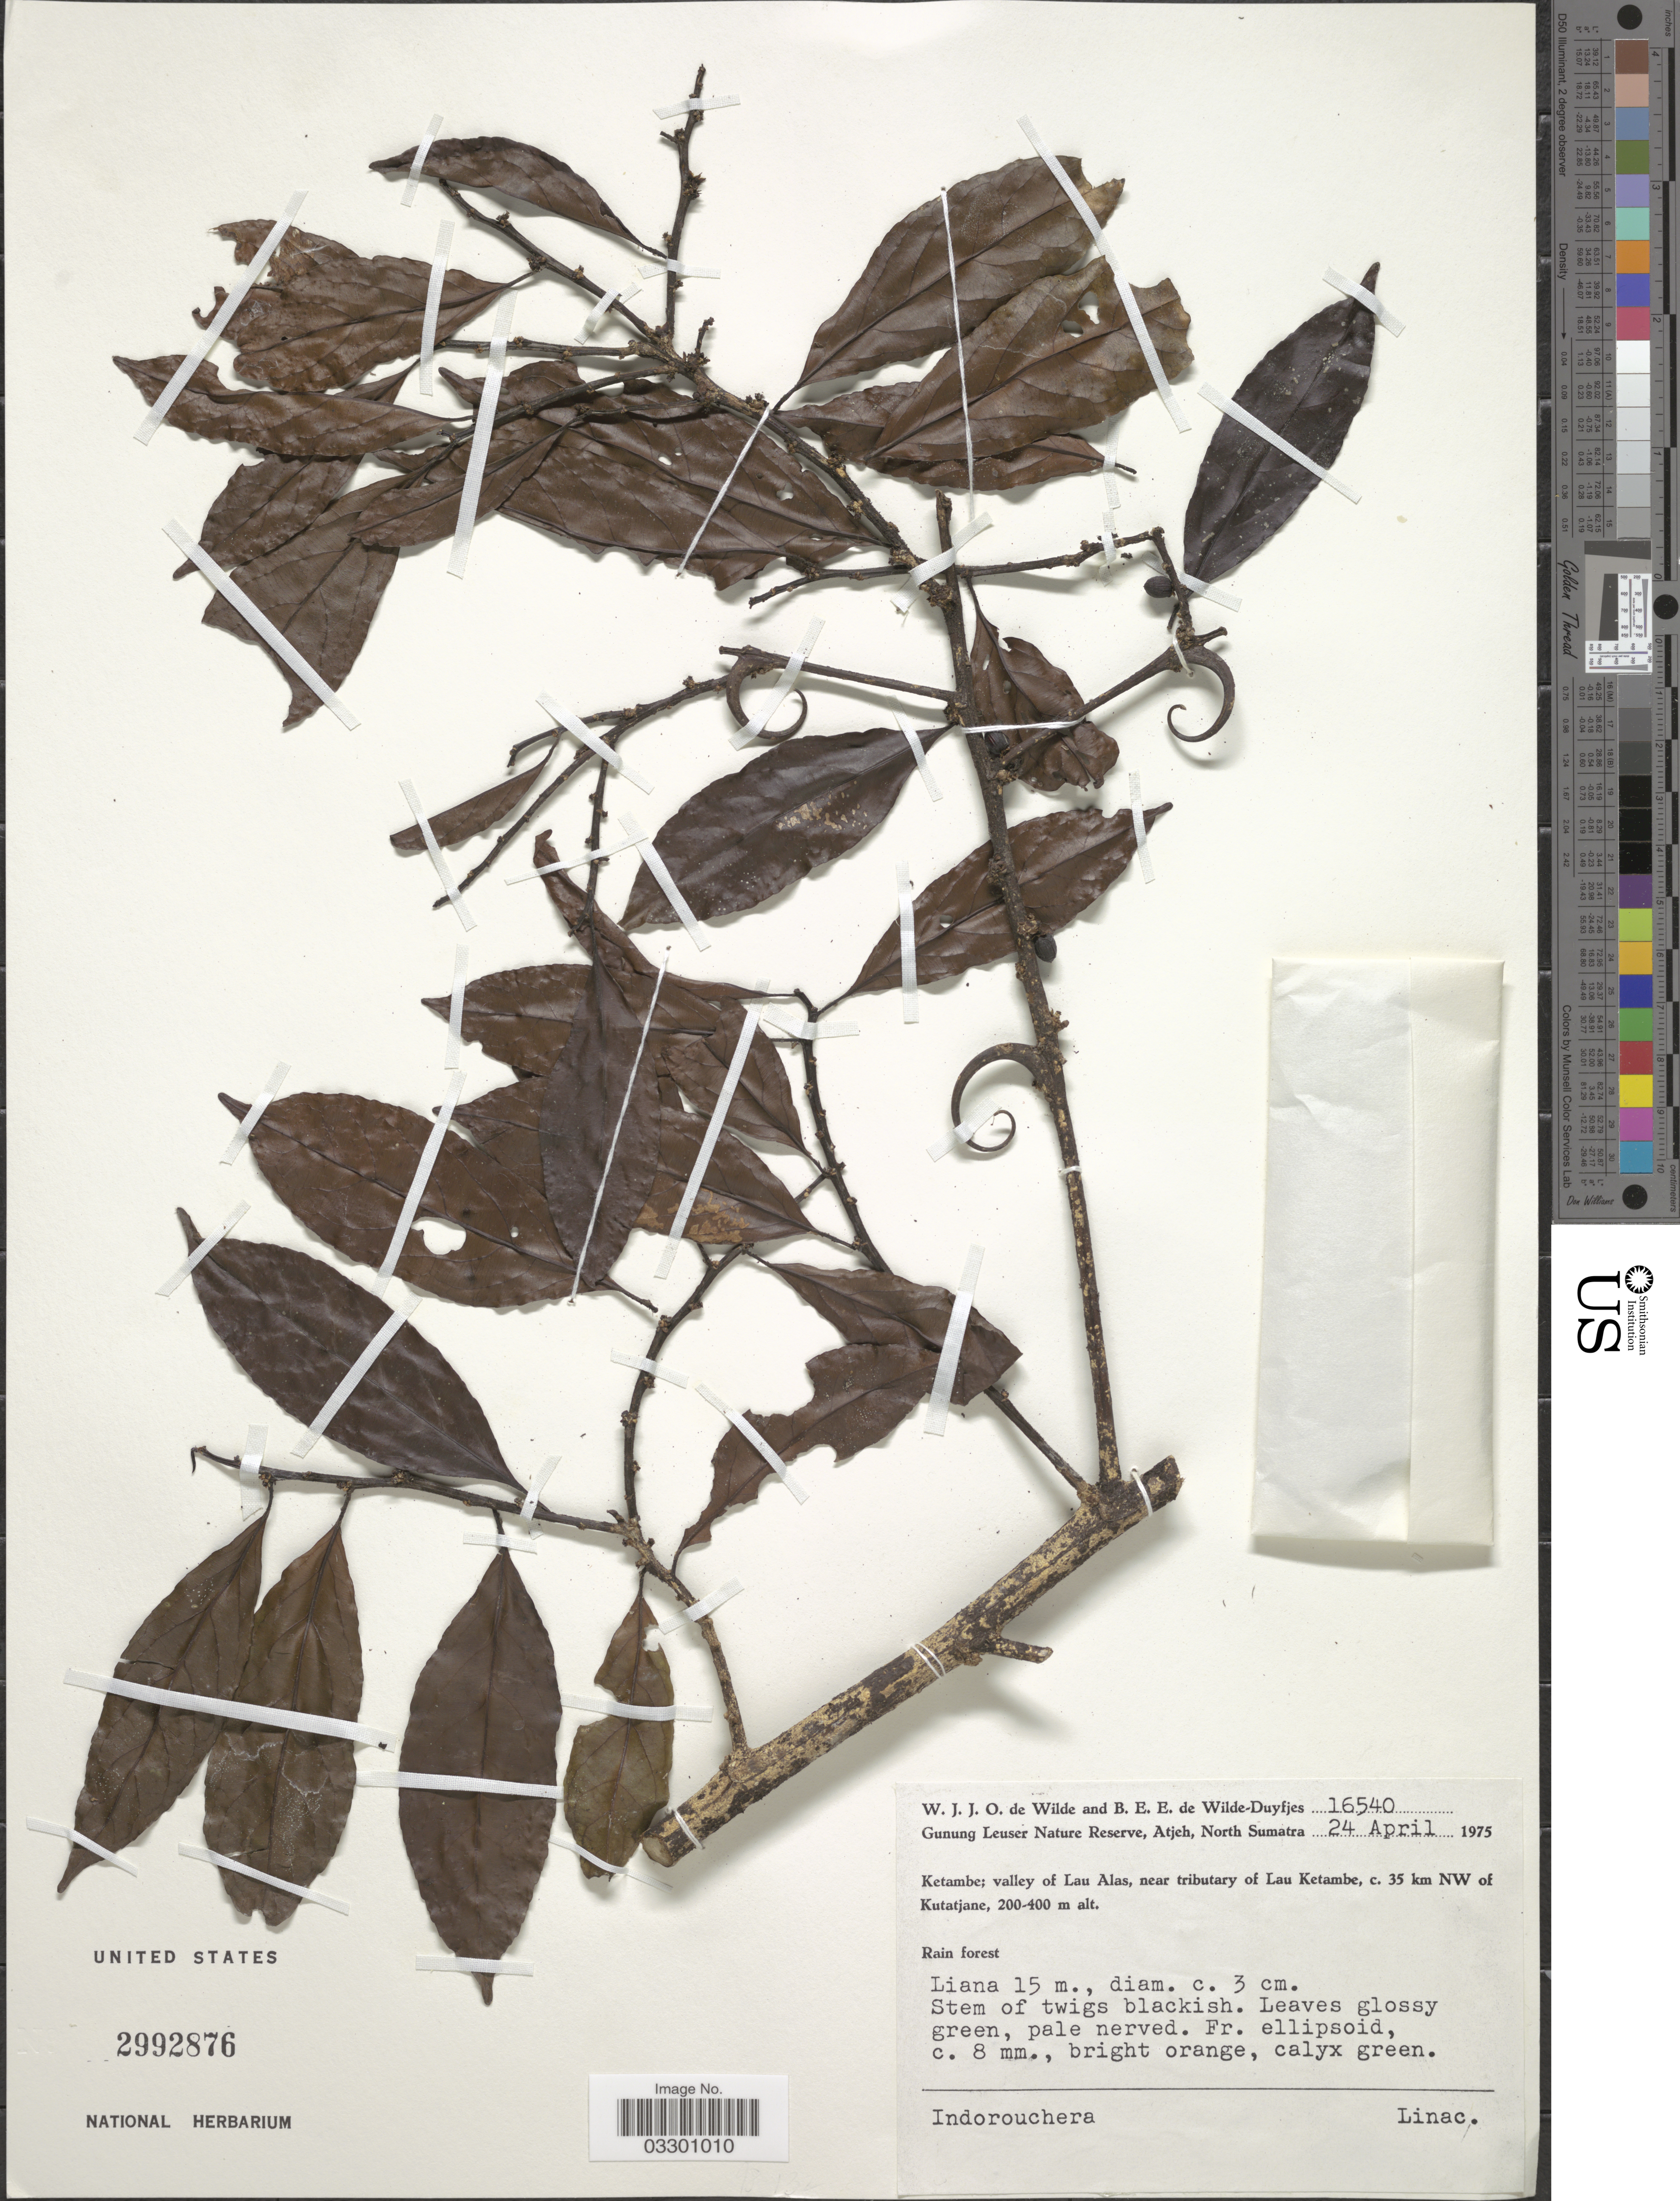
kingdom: Plantae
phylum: Tracheophyta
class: Magnoliopsida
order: Malpighiales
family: Linaceae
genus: Roucheria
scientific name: Roucheria sp.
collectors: W. J. de Wilde & B. E. de Wilde-Duyfjes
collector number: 16540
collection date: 1975-04-24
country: Indonesia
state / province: Sumatra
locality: Gunung Leuser Nature Reserve, Atjeh, North Sumatra. Ketambe; valley of Lau Alas, near tributary of Lau Ketambe, c. 35 km NW of Kutatjane.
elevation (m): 200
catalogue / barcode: US 2992876